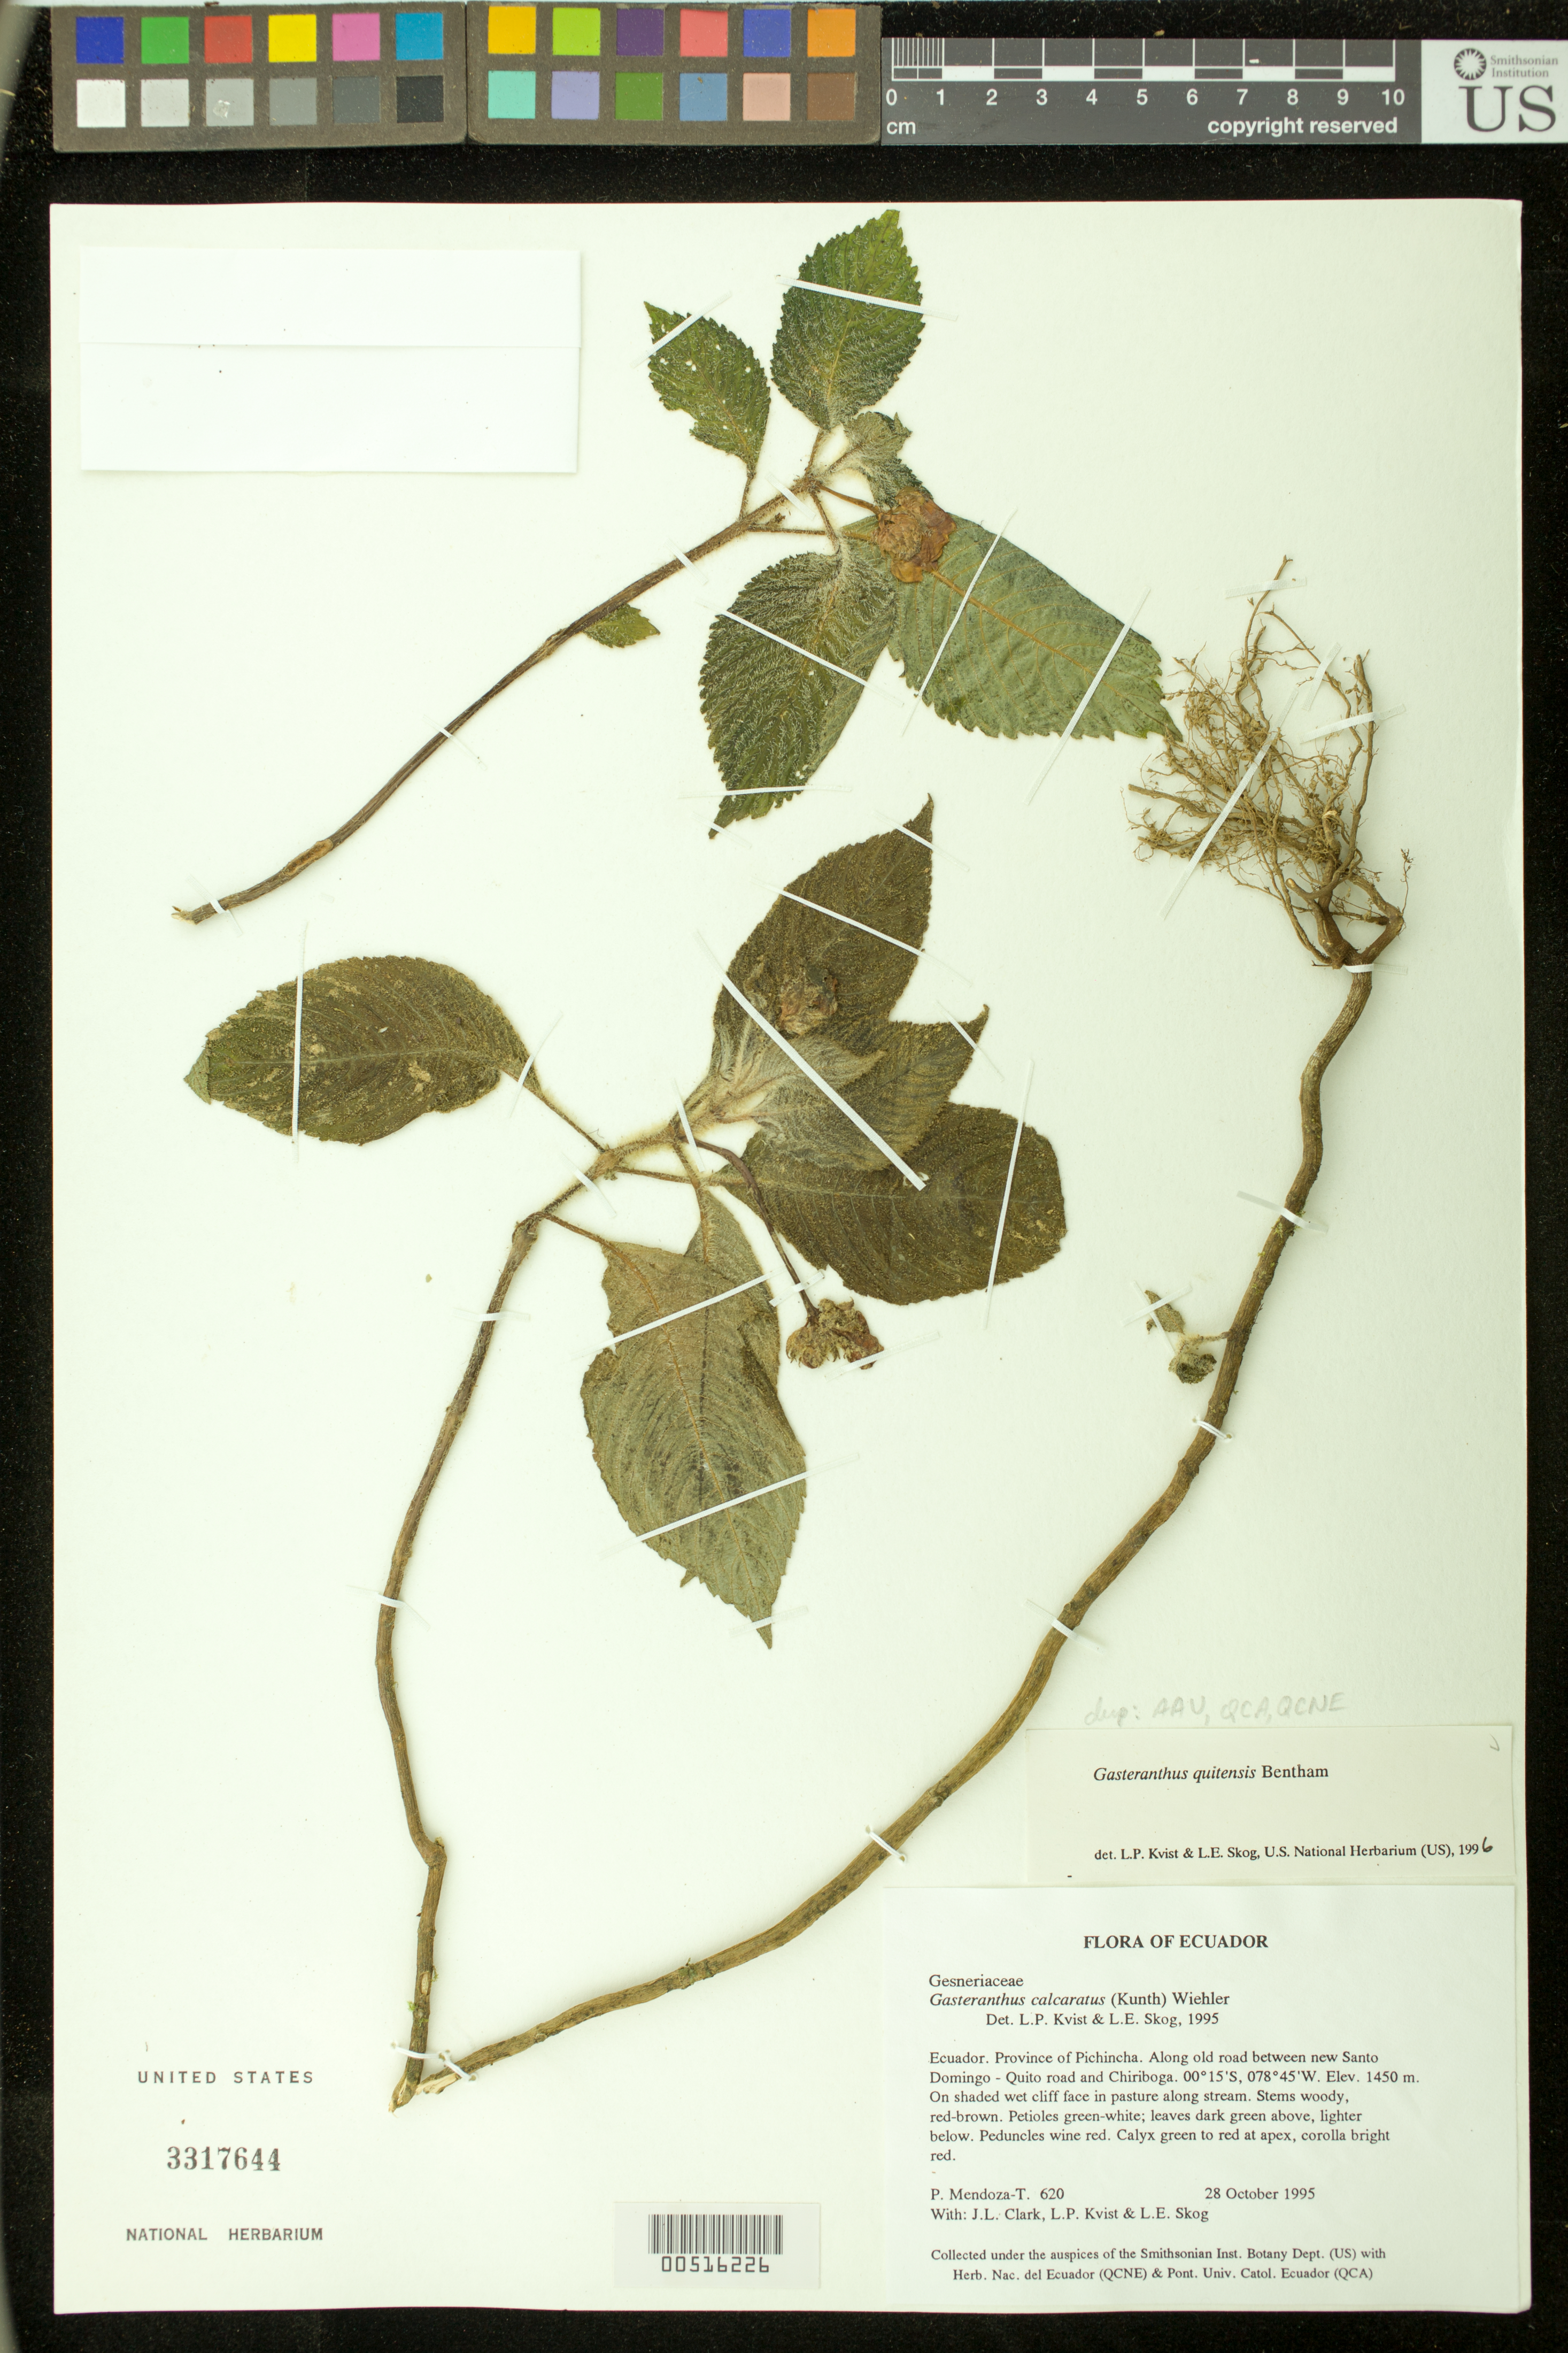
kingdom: Plantae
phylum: Tracheophyta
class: Magnoliopsida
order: Lamiales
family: Gesneriaceae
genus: Gasteranthus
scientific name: Gasteranthus quitensis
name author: Benth.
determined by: Skog, Laurence E.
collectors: P. Mendoza-T., J. L. Clark, L. P. Kvist & L. E. Skog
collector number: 620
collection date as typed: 28 Oct 1995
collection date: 1995-10-28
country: Ecuador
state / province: Pichincha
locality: Along old road between new Santo Domingo - Quito road and Chiriboga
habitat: On shaded wet cliff face in pasture along stream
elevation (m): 1450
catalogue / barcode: US 3317644